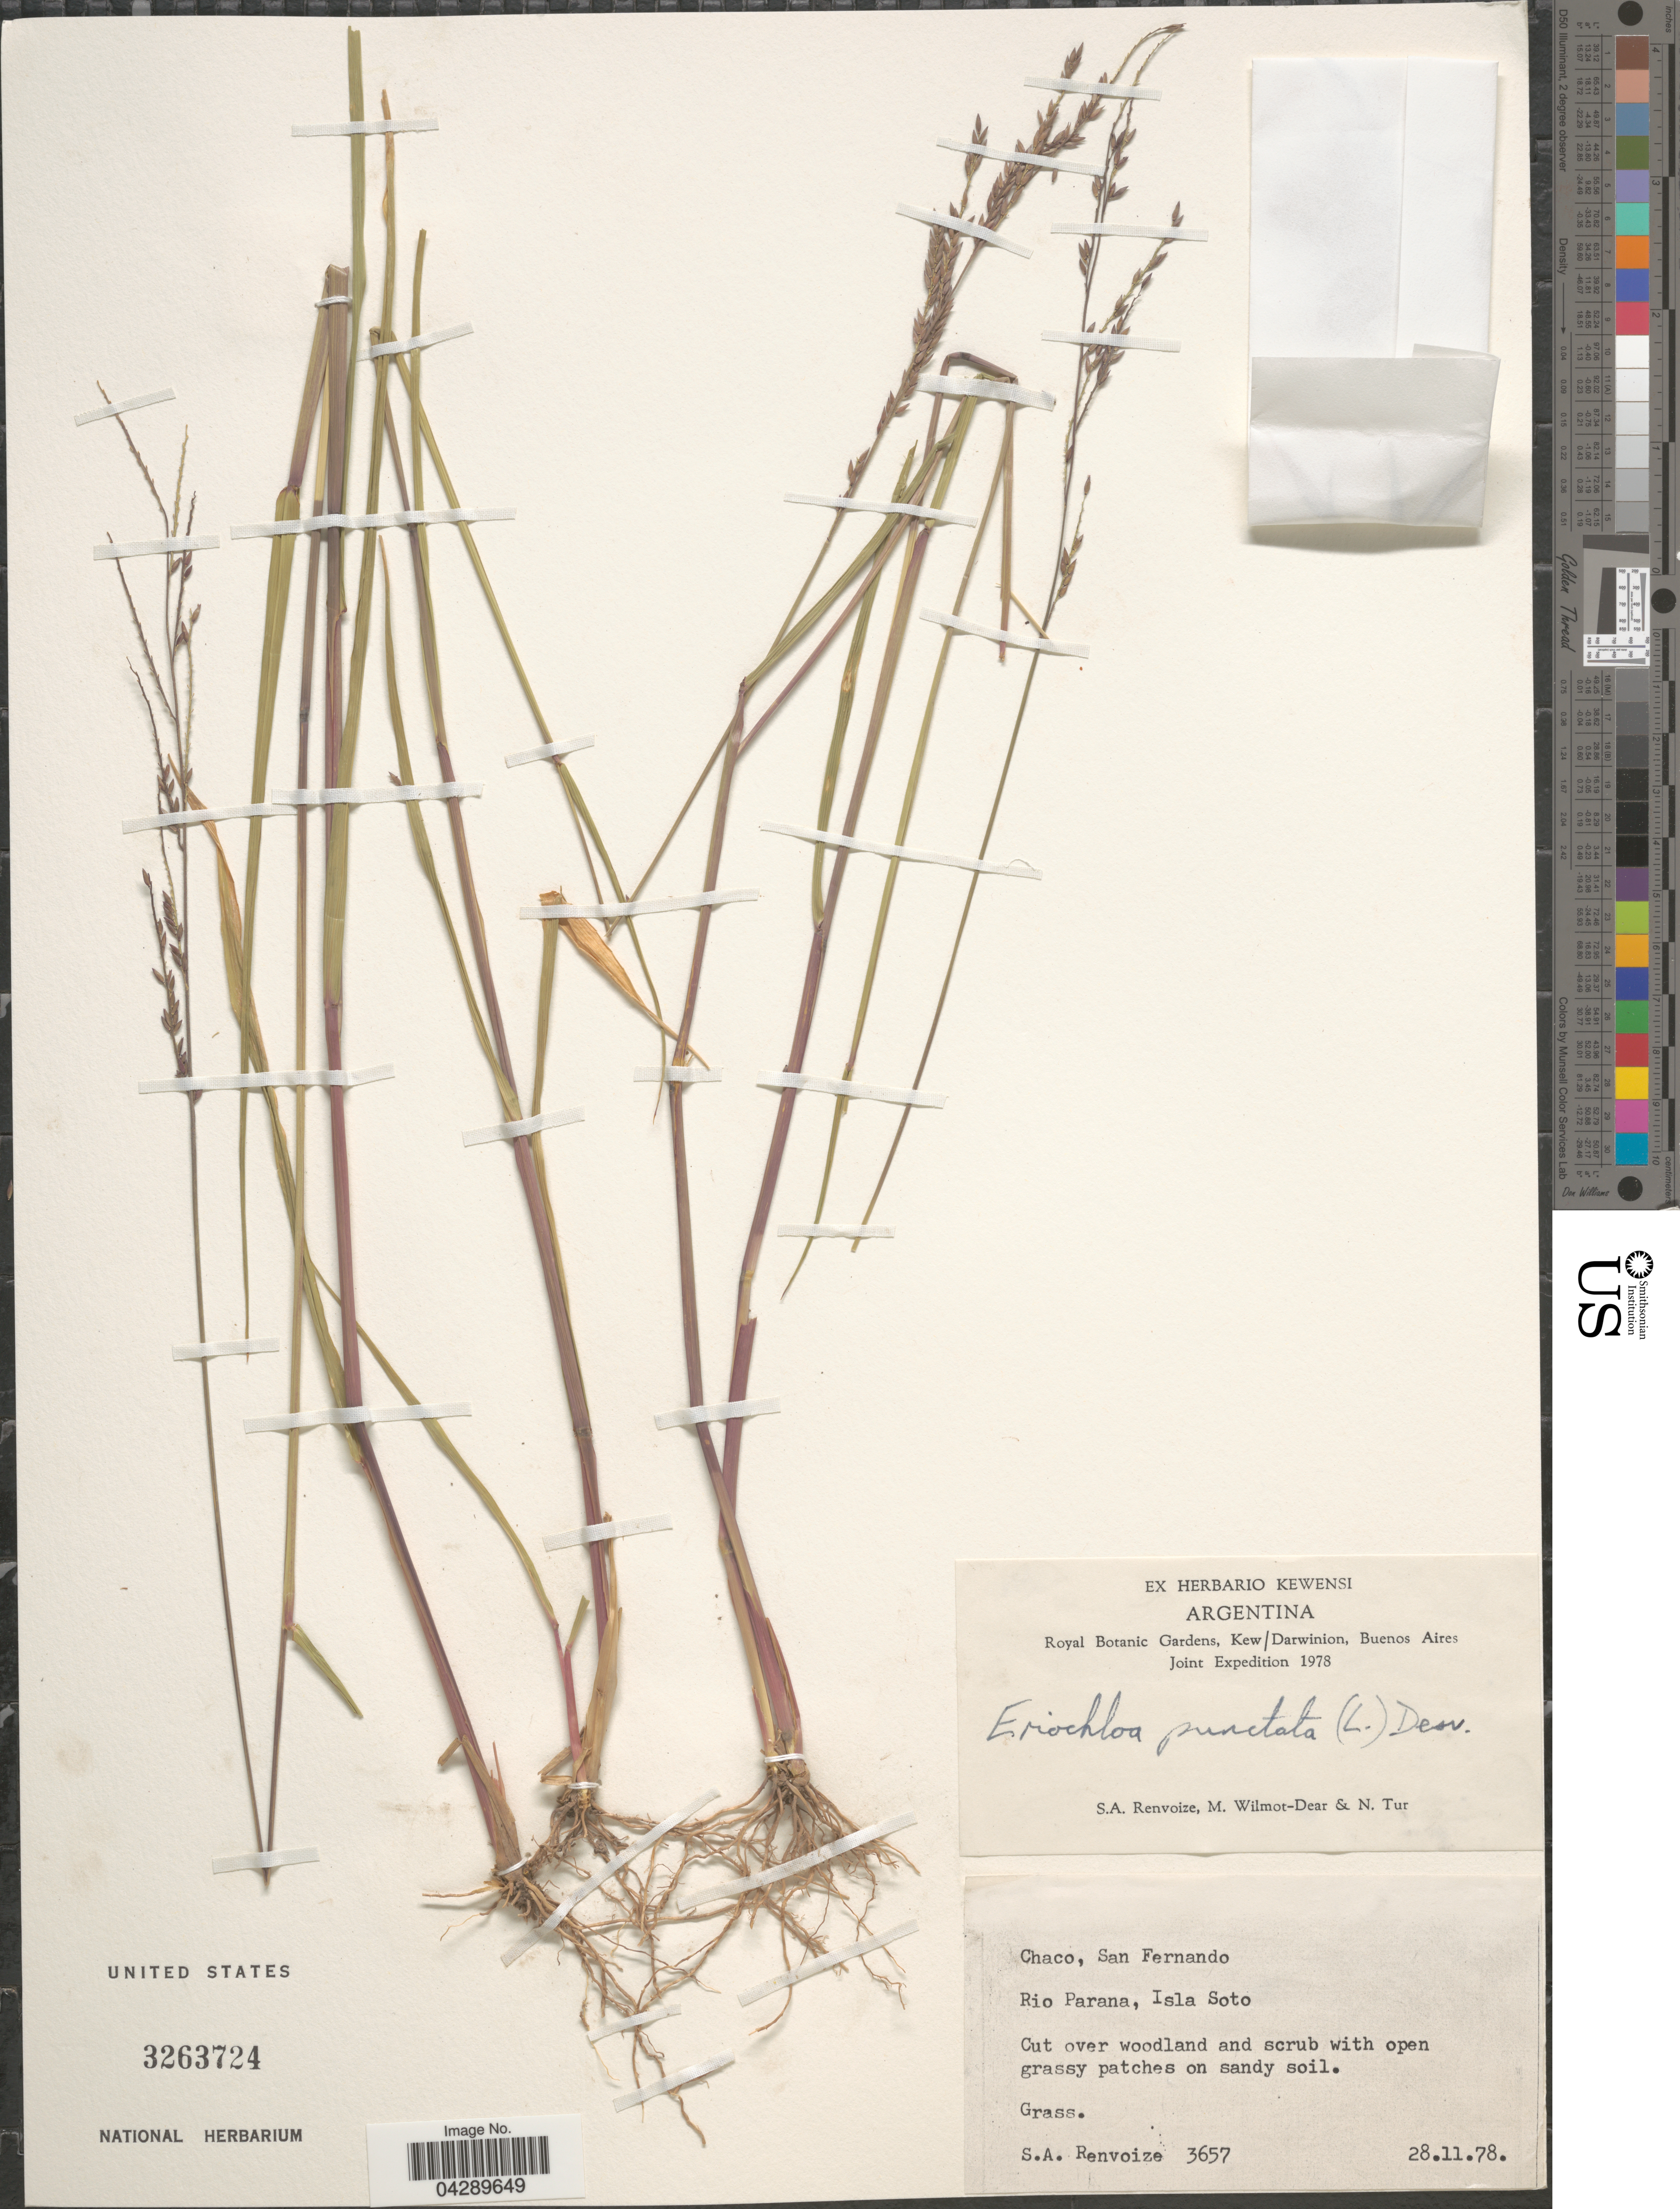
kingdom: Plantae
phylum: Tracheophyta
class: Liliopsida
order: Poales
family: Poaceae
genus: Eriochloa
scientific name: Eriochloa punctata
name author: (L.) Desv. ex Ham.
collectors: S. A. Renvoize, M. Wilmot-Dear & N. Tur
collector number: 3657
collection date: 1978-11-28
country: Argentina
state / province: Chaco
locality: Joint Expedition 1978. San Fernando. Rio Parana, Isla Soto.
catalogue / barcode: US 3263724